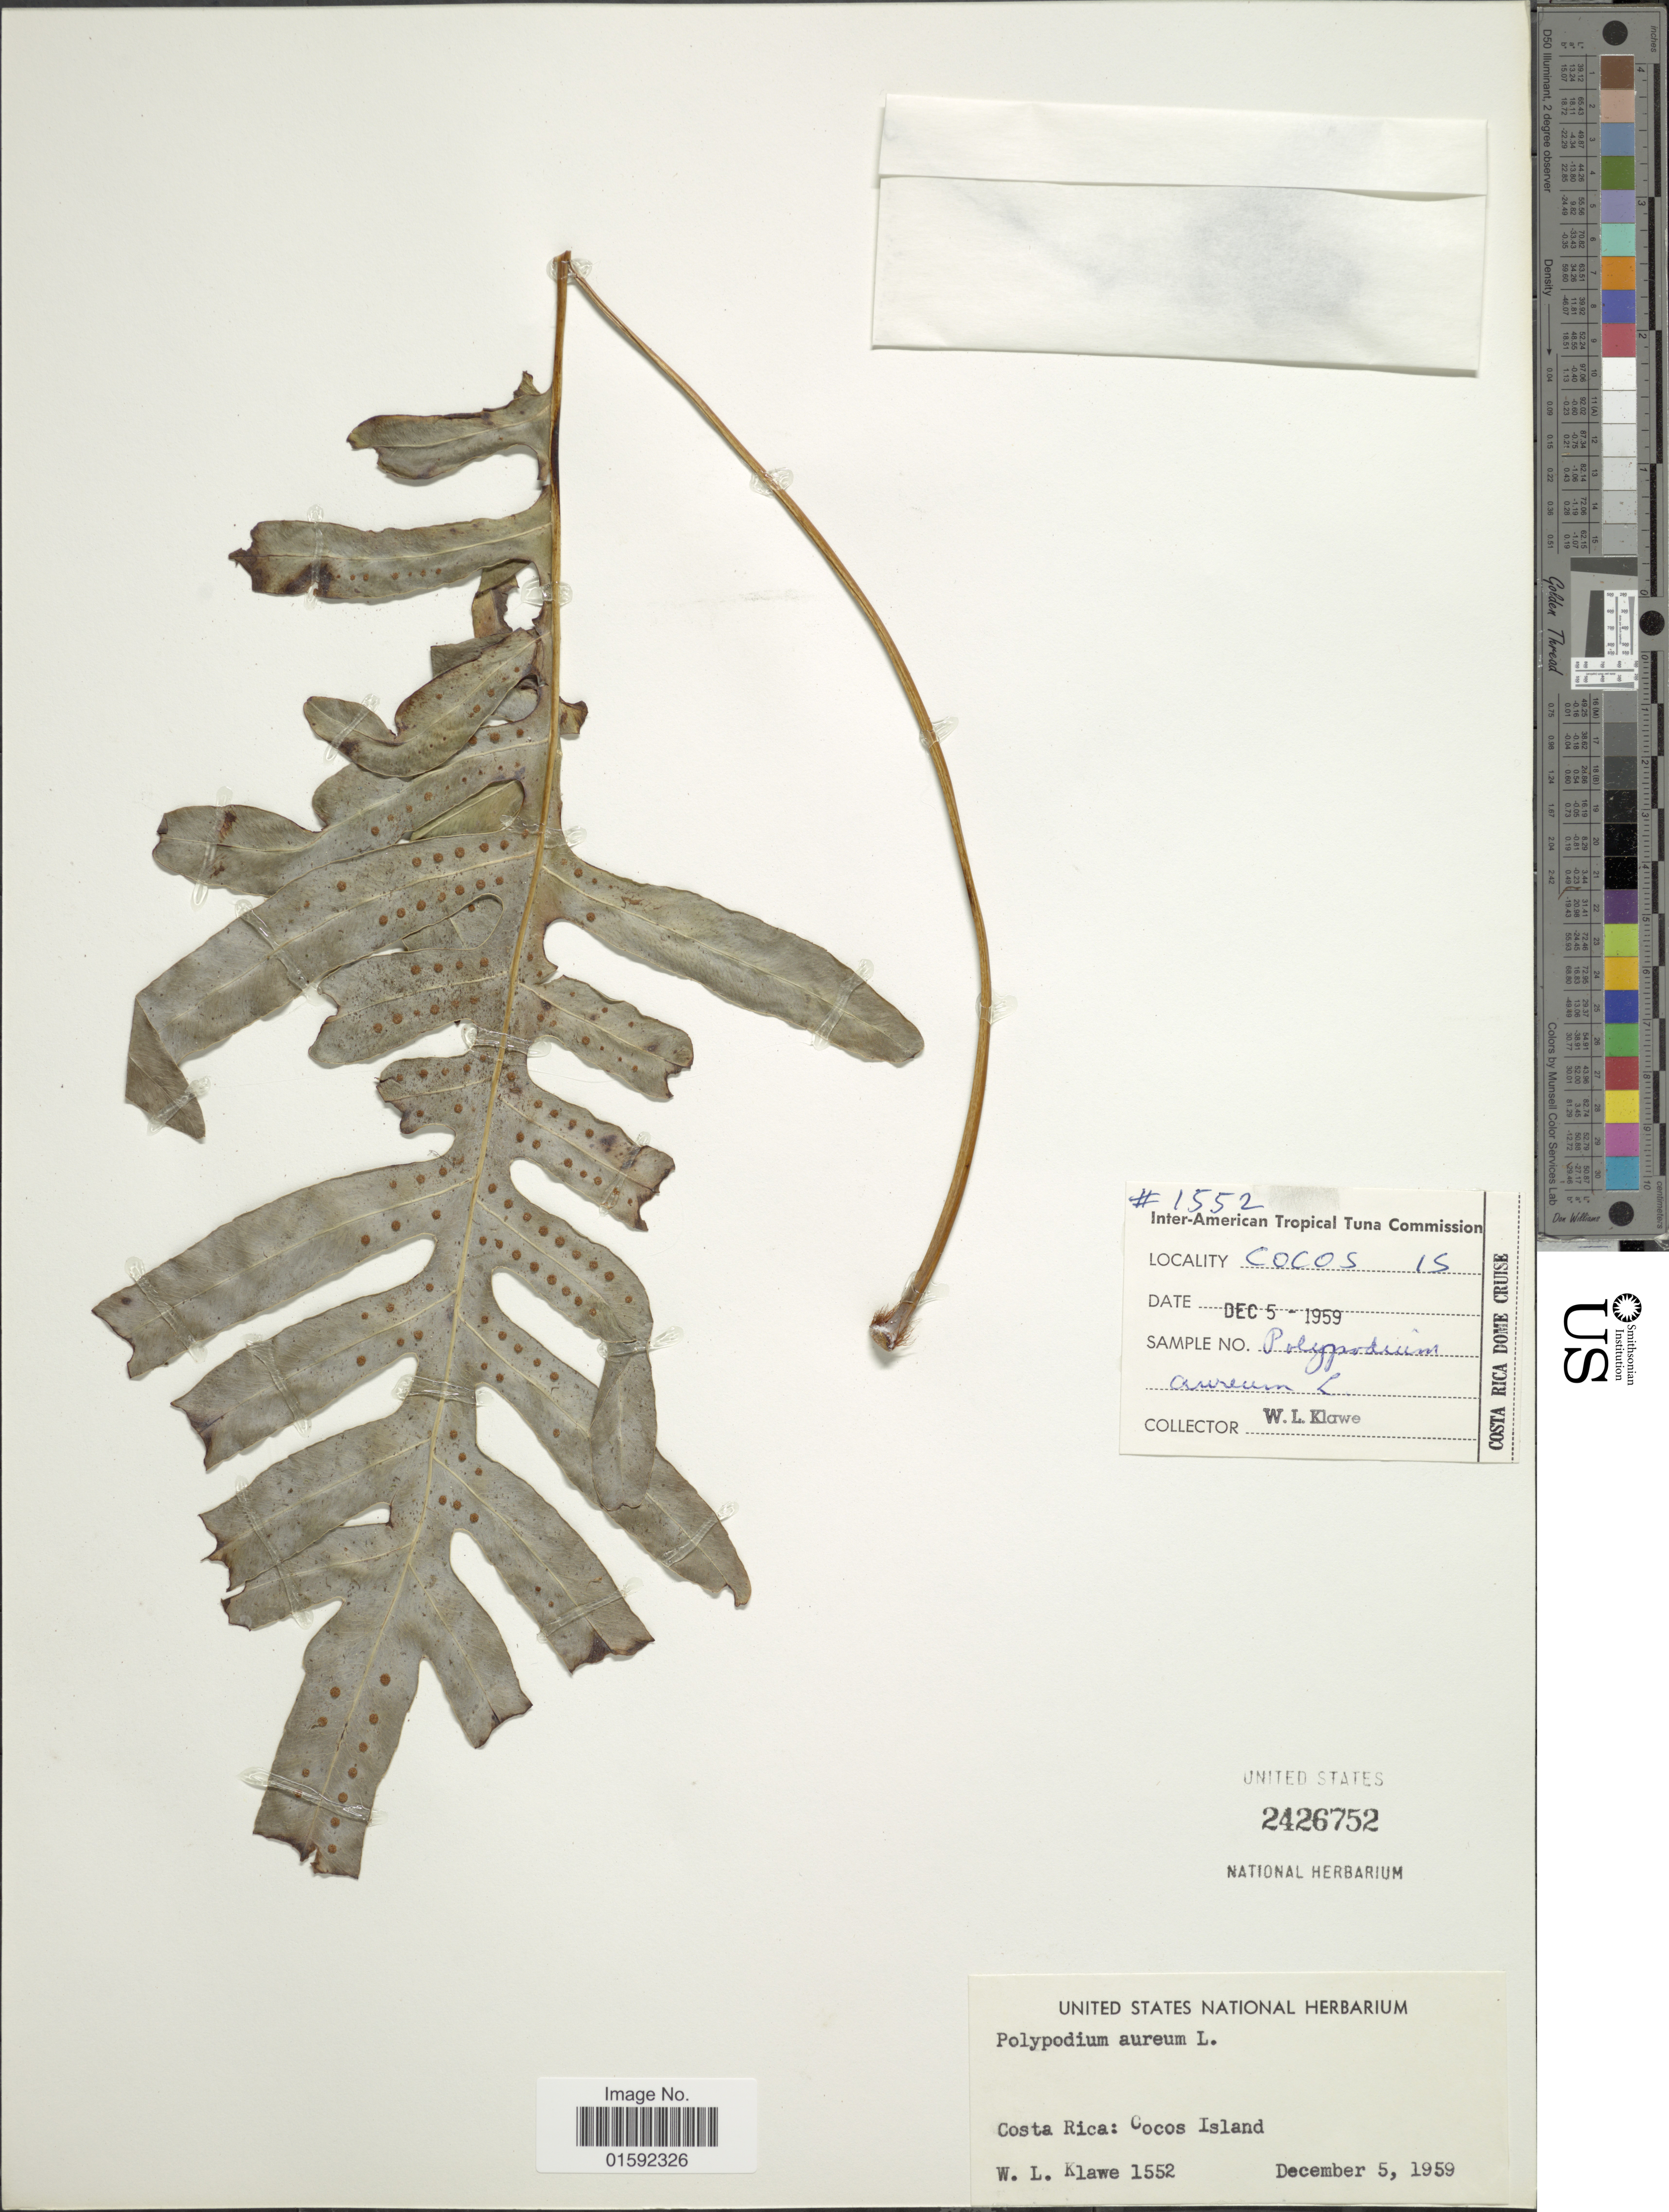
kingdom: Plantae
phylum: Tracheophyta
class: Polypodiopsida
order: Polypodiales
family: Polypodiaceae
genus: Phlebodium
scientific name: Phlebodium pseudoaureum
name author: (Cav.) Lellinger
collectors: W. Klawe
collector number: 1552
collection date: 1959-12-05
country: Costa Rica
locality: Costa Rica, Cocos Island.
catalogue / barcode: US 2426752